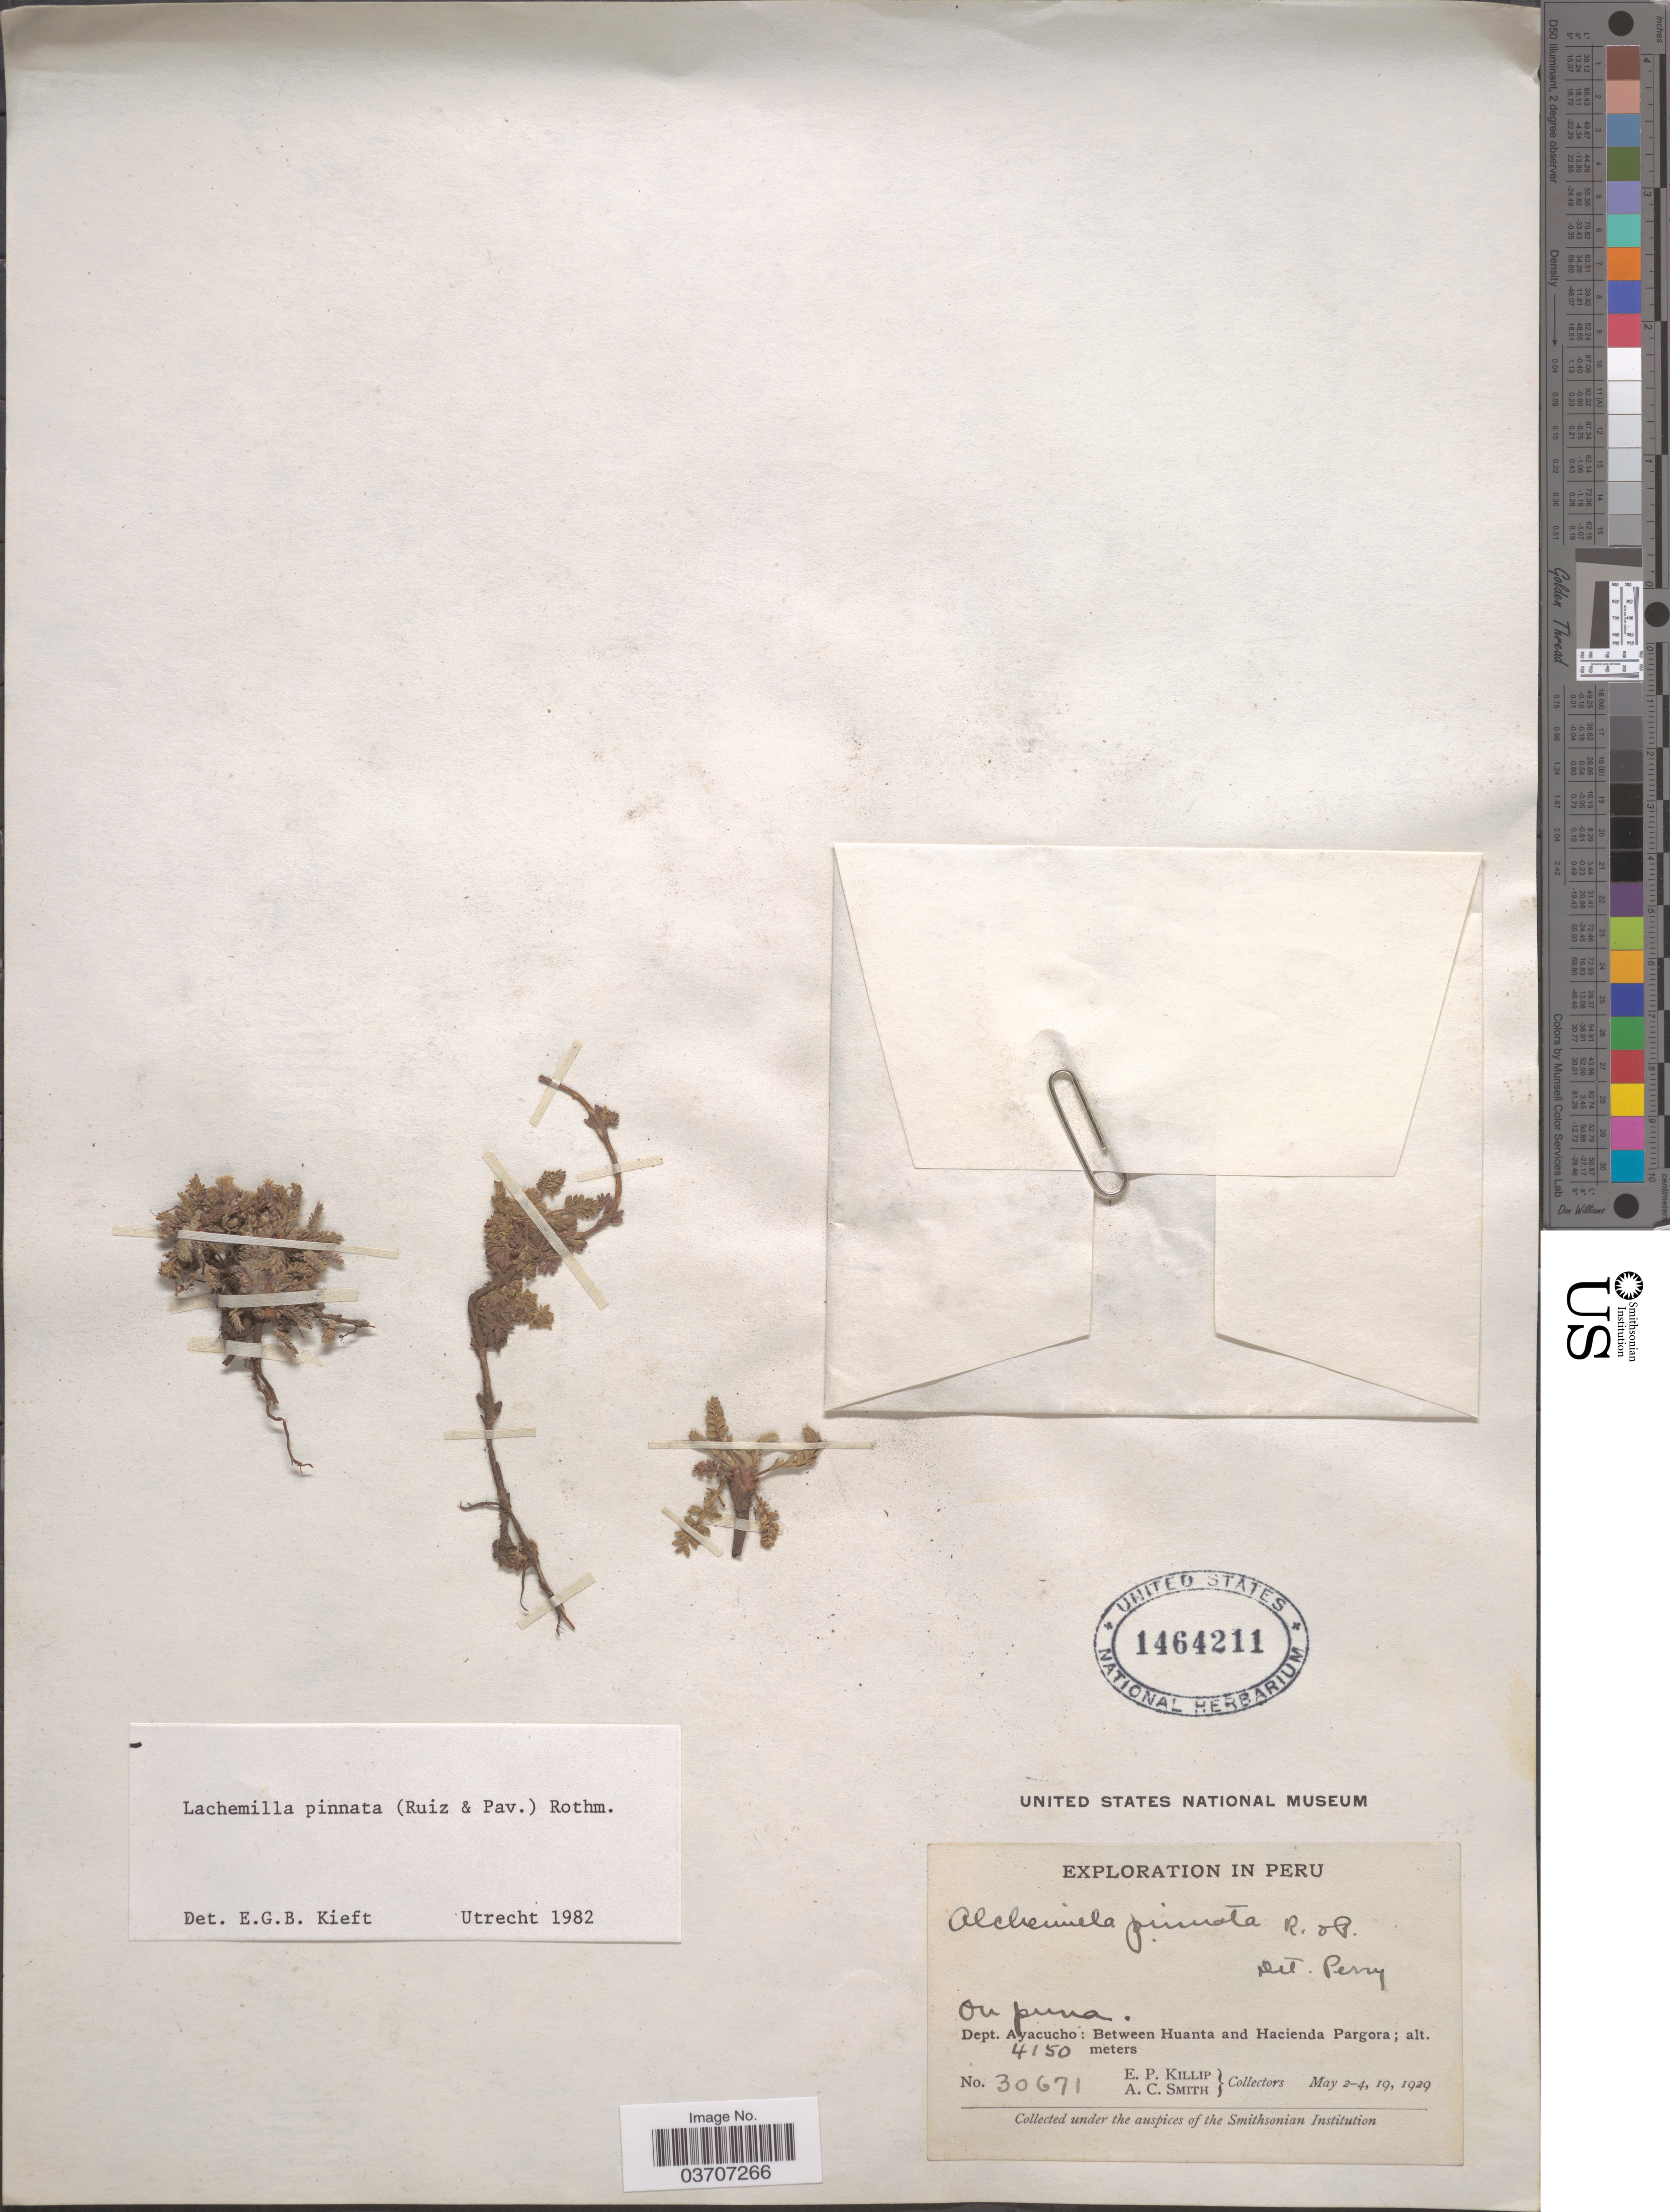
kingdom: Plantae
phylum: Tracheophyta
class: Magnoliopsida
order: Rosales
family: Rosaceae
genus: Lachemilla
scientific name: Lachemilla pinnata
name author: (Ruiz & Pav.) Rothm.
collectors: E. P. Killip & A. C. Smith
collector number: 30671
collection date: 1929-05-02/1929-05-19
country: Peru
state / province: Ayacucho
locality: Dept. Ayacucho: Between Huanta and Hacienda Pargora.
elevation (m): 4150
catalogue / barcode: US 1464211